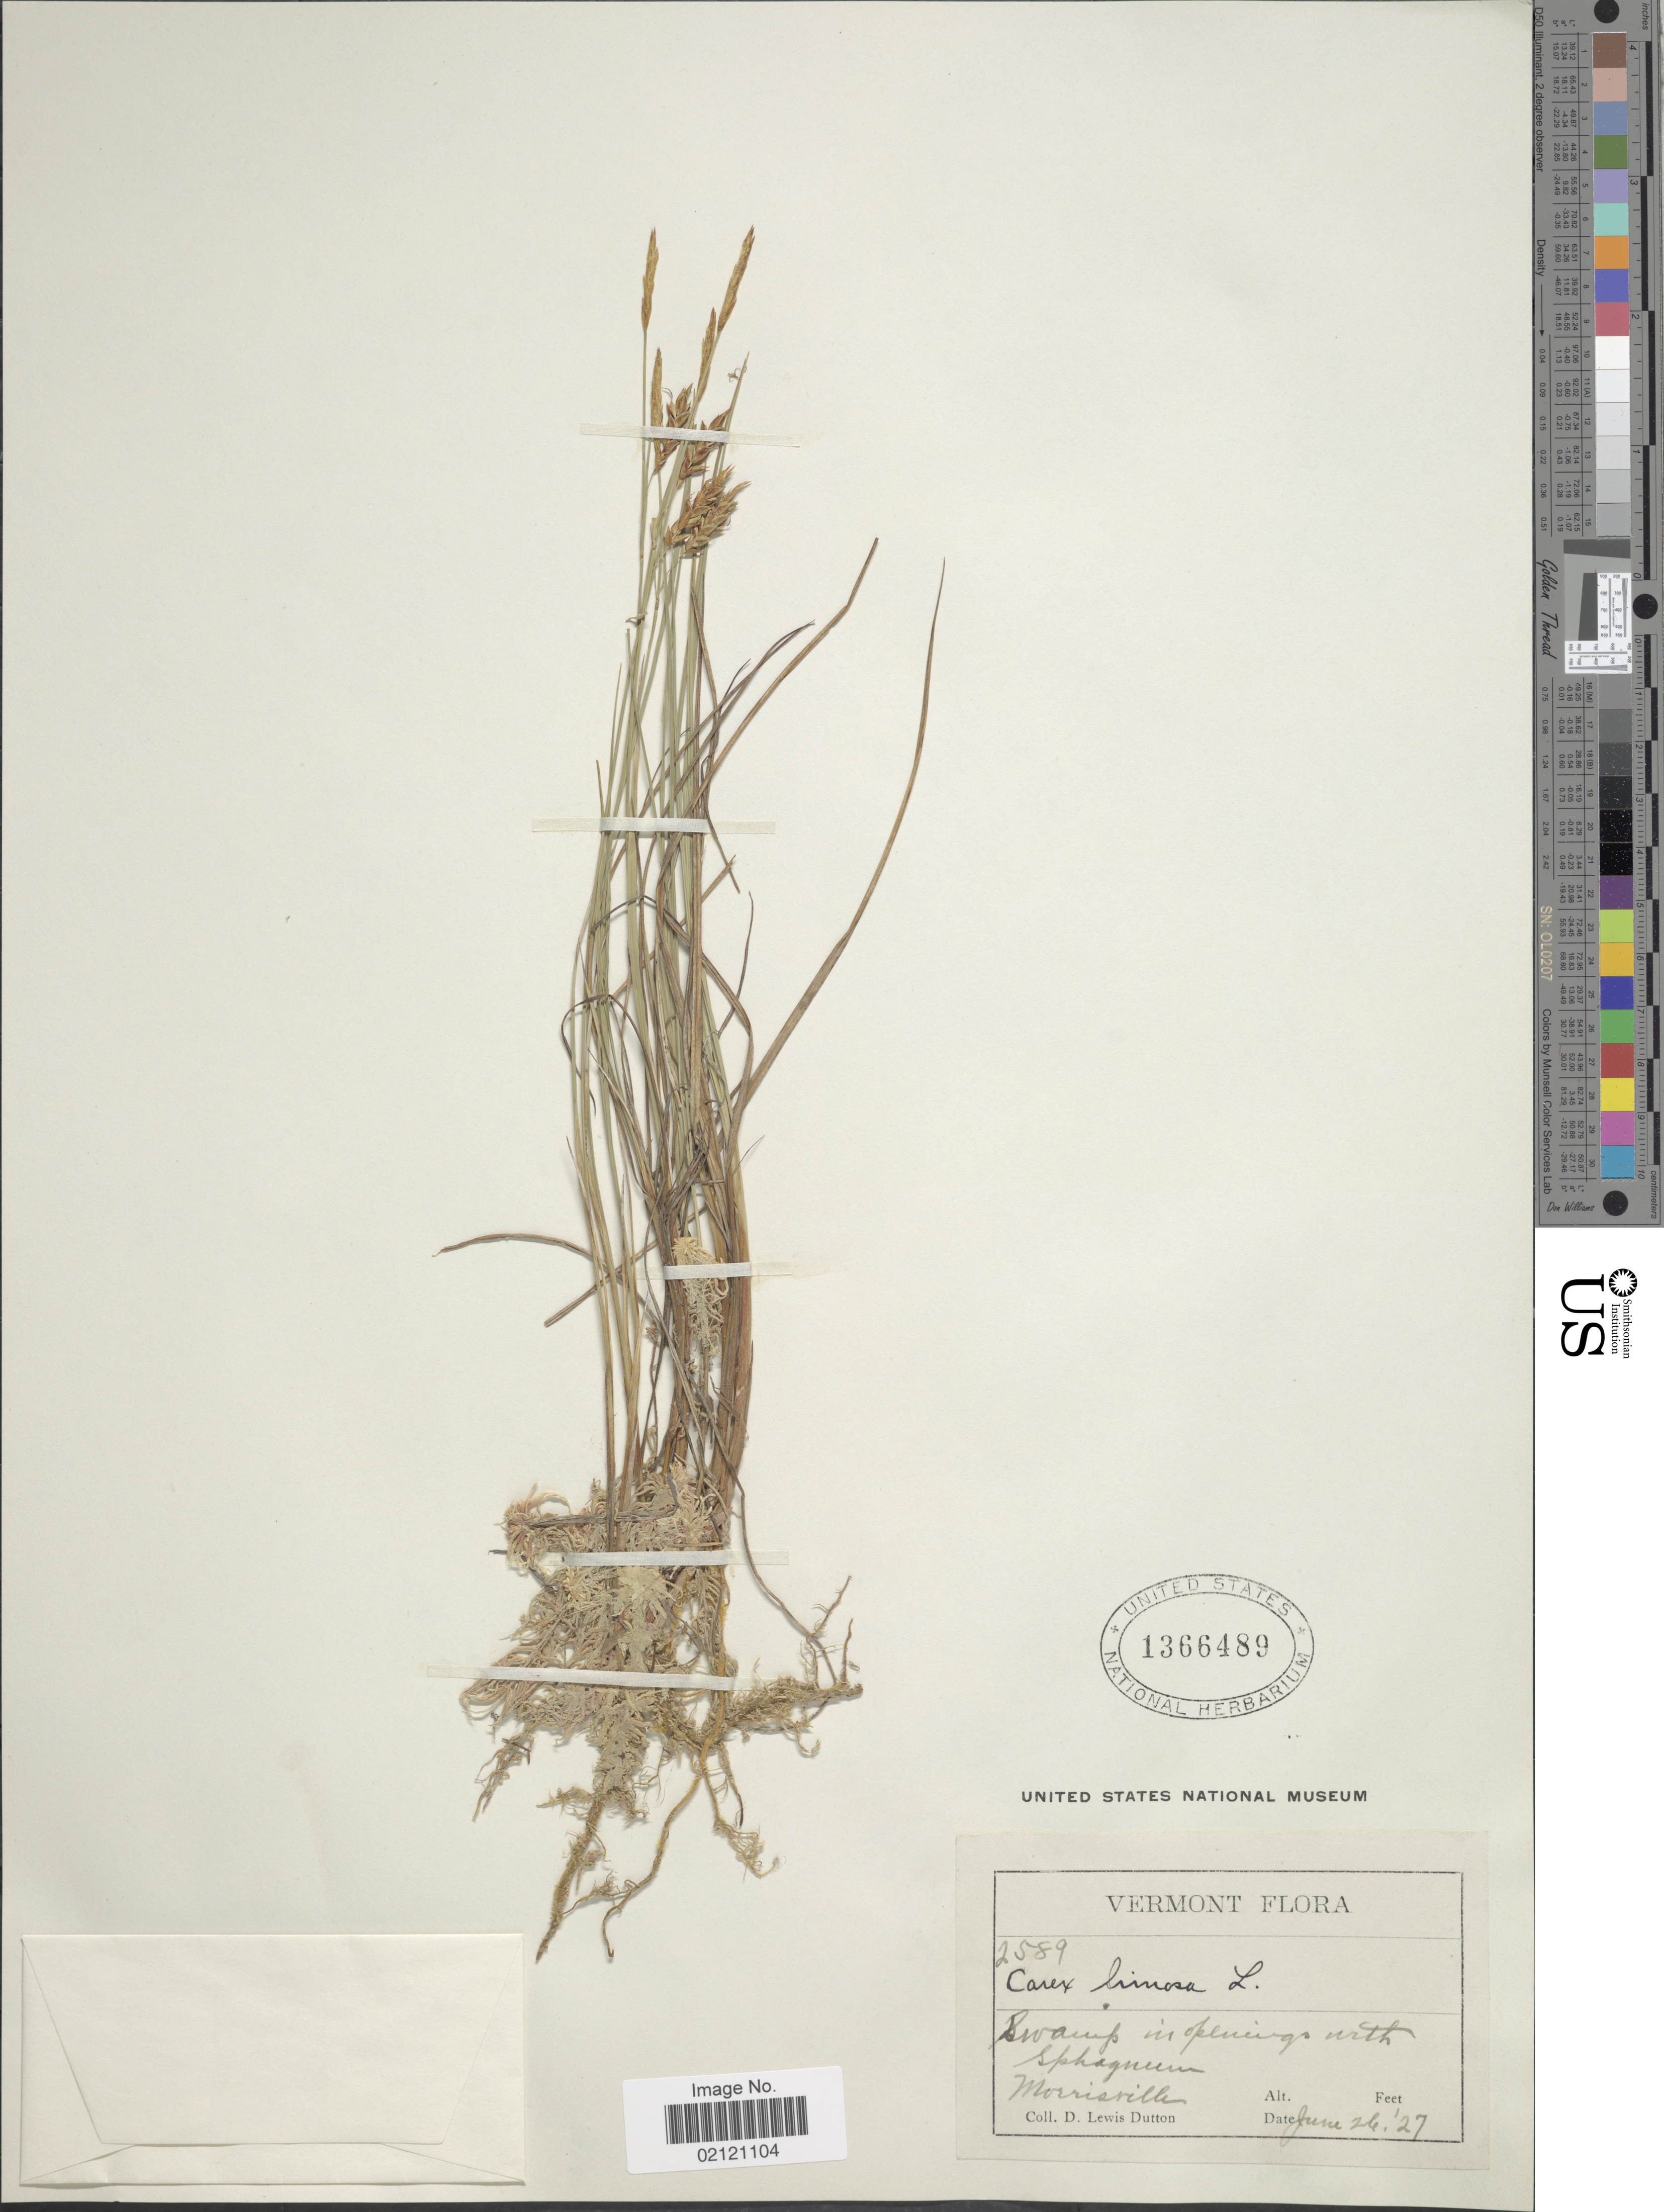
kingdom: Plantae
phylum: Tracheophyta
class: Liliopsida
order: Poales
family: Cyperaceae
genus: Carex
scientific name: Carex limosa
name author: L.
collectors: D. Dutton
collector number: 2589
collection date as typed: Transcribed d/m/y: 26/6/27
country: United States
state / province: Vermont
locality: Morrisville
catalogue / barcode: US 1366489